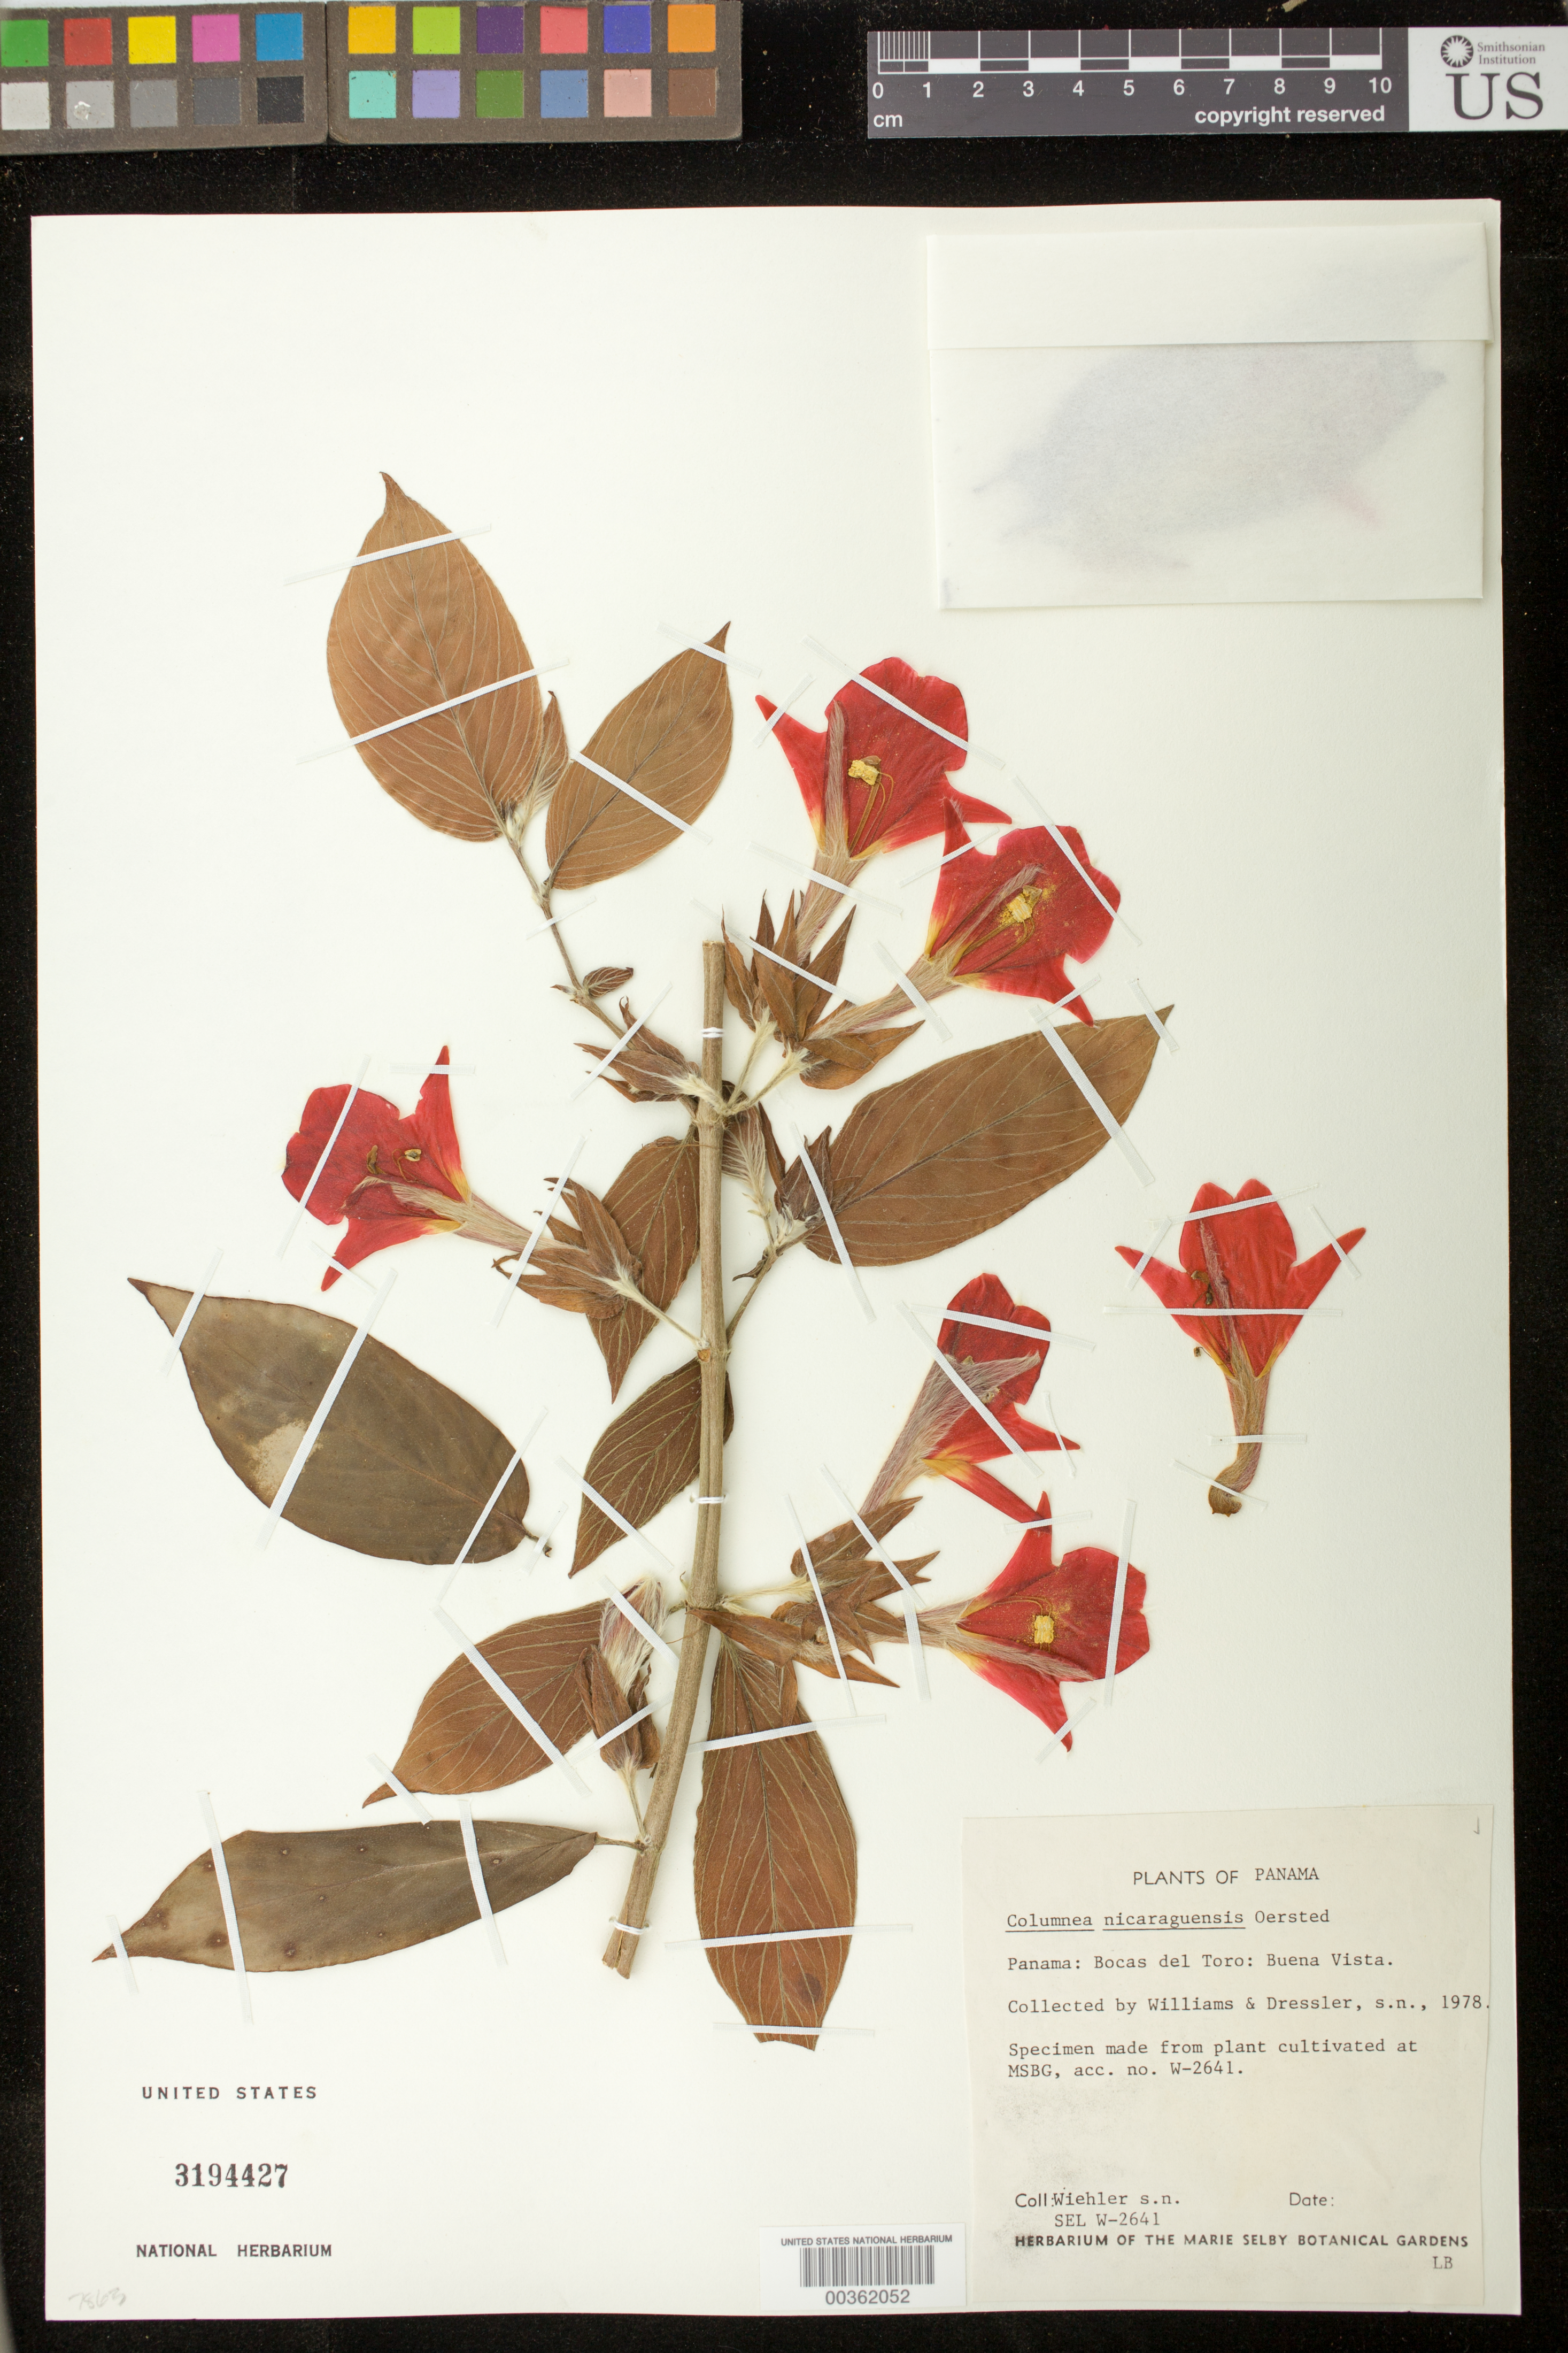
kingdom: Plantae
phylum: Tracheophyta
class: Magnoliopsida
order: Lamiales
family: Gesneriaceae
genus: Columnea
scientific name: Columnea nicaraguensis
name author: Oerst.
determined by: Skog, Laurence E.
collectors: H. J. Wiehler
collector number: s.n. [W-2641]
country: Panama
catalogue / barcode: US 3194427